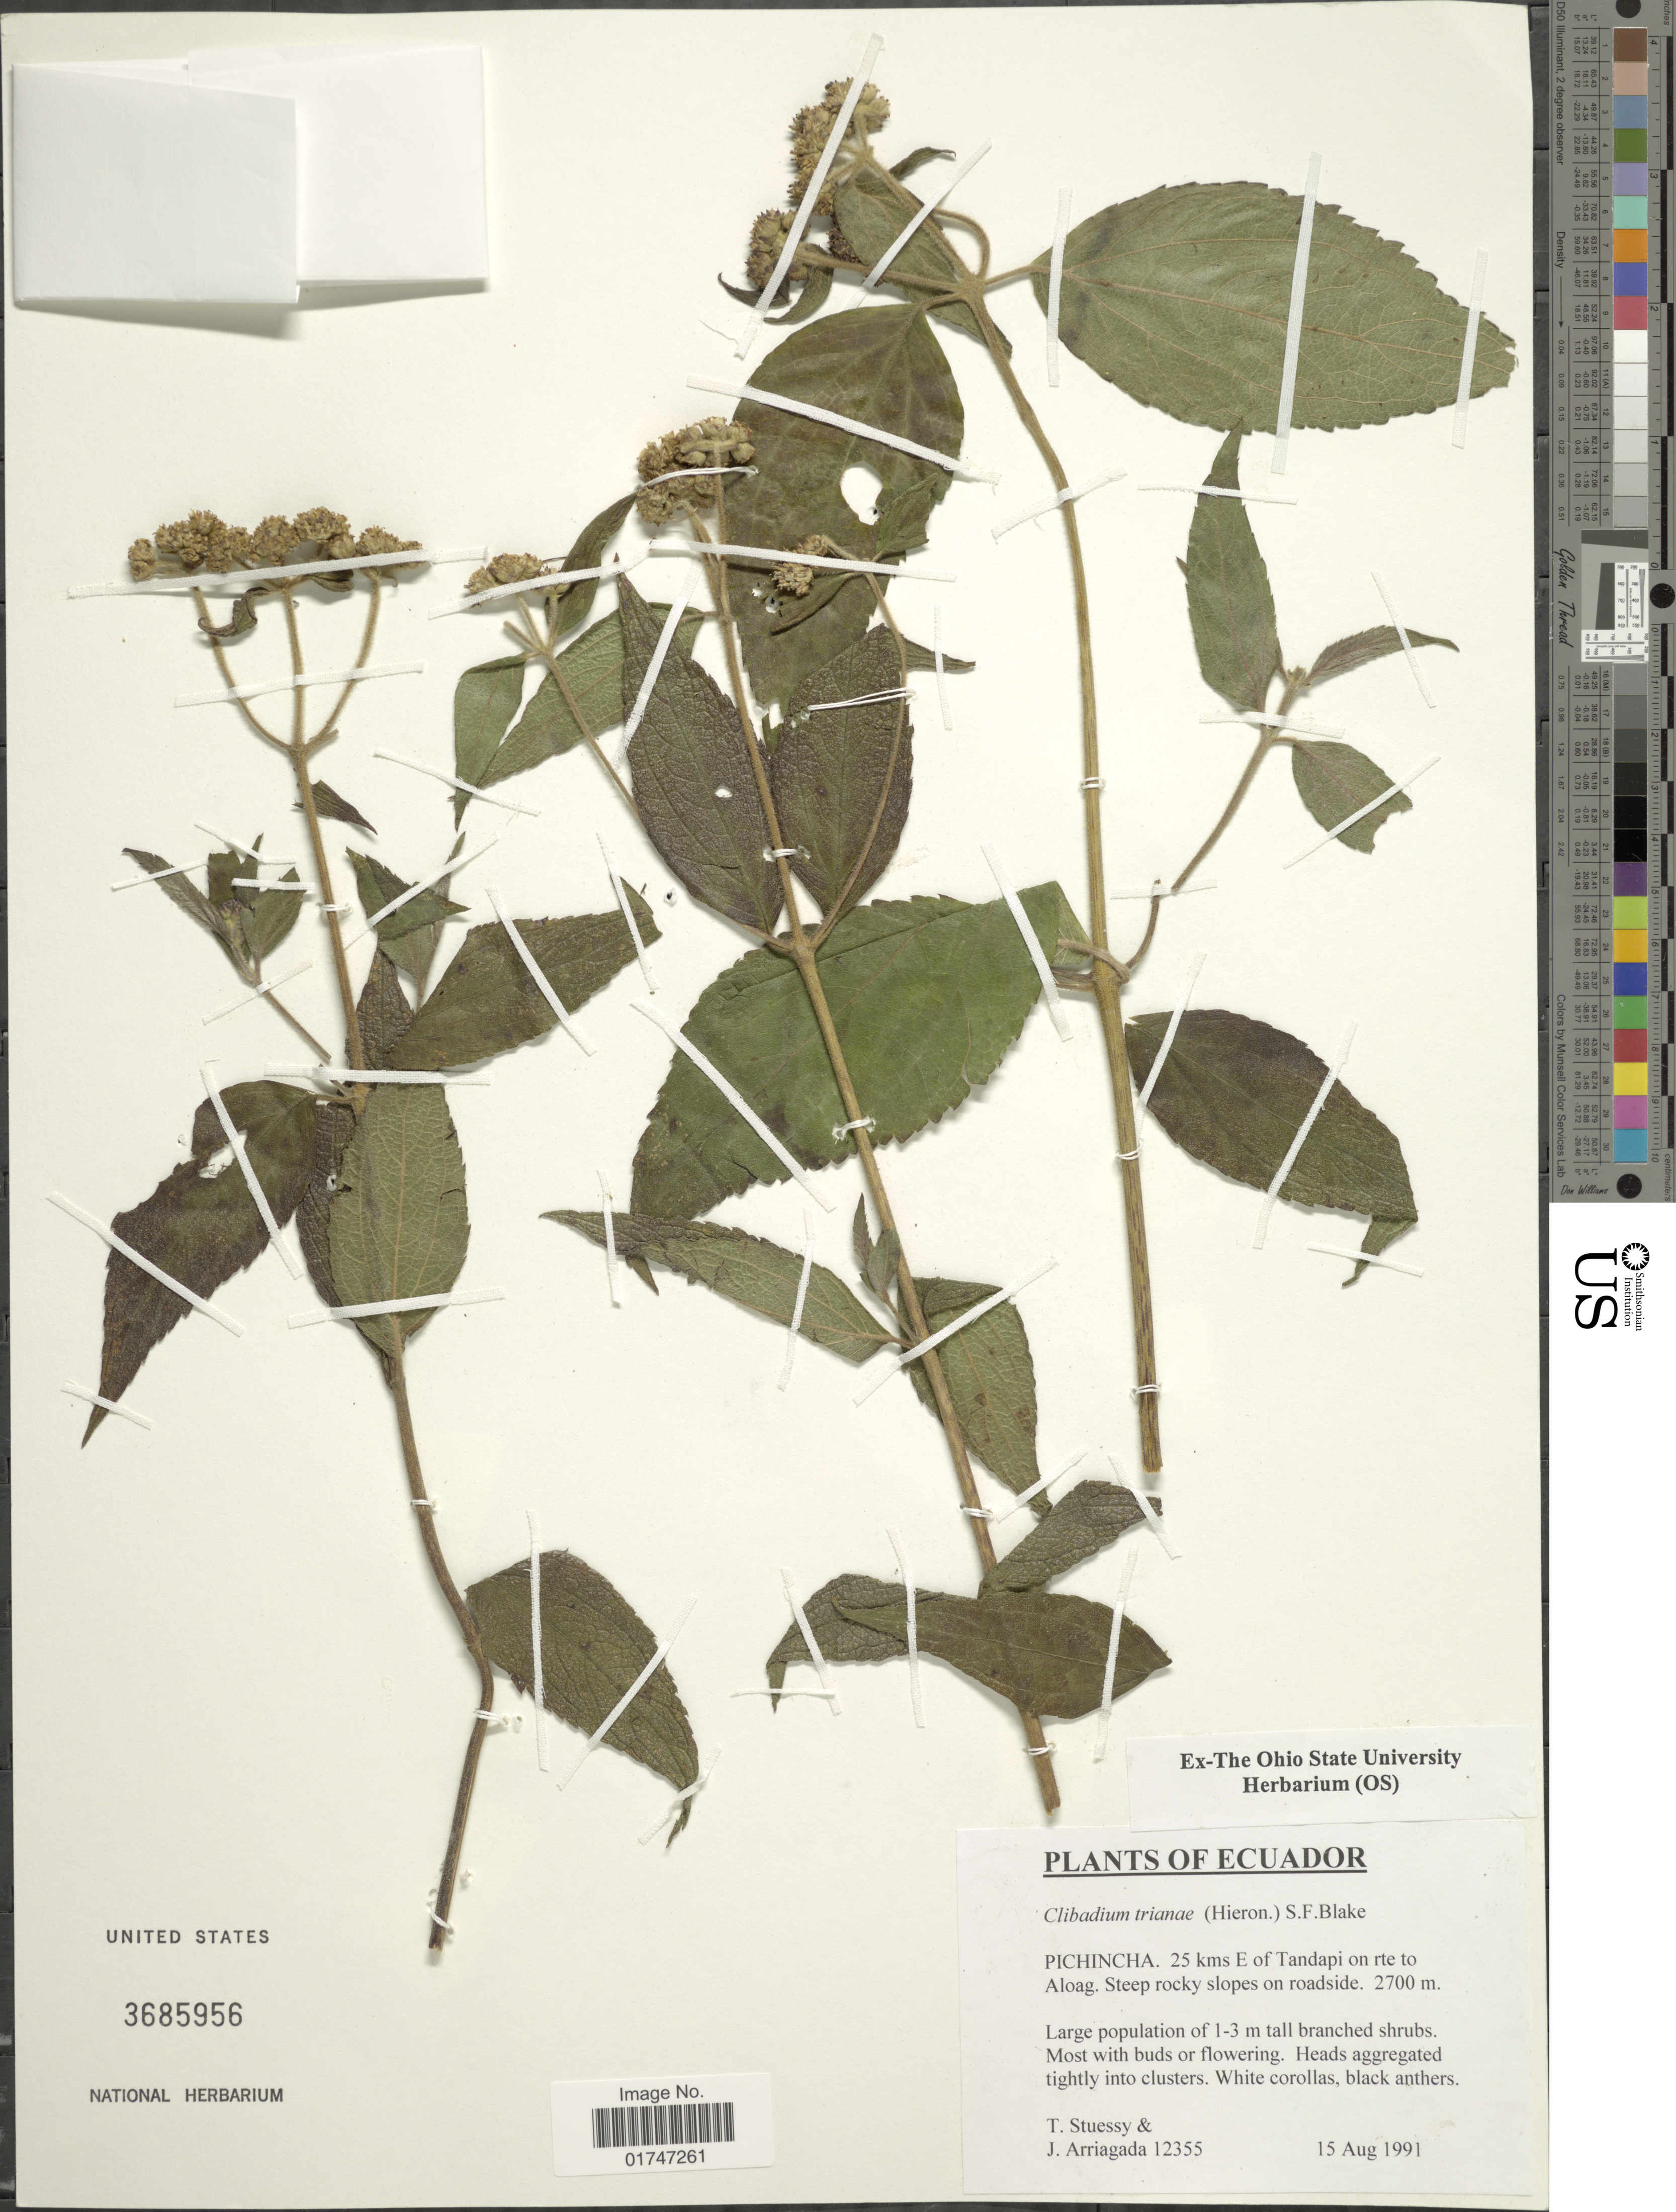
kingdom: Plantae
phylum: Tracheophyta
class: Magnoliopsida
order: Asterales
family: Asteraceae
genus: Clibadium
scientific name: Clibadium trianae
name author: (Hieron.) S.F. Blake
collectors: T. Stuessy & J. Arriagada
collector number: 12355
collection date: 1991-08-15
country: Ecuador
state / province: Pichincha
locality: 25 kms E of Tandapi on rte to Aloag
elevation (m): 2700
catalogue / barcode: US 3685956